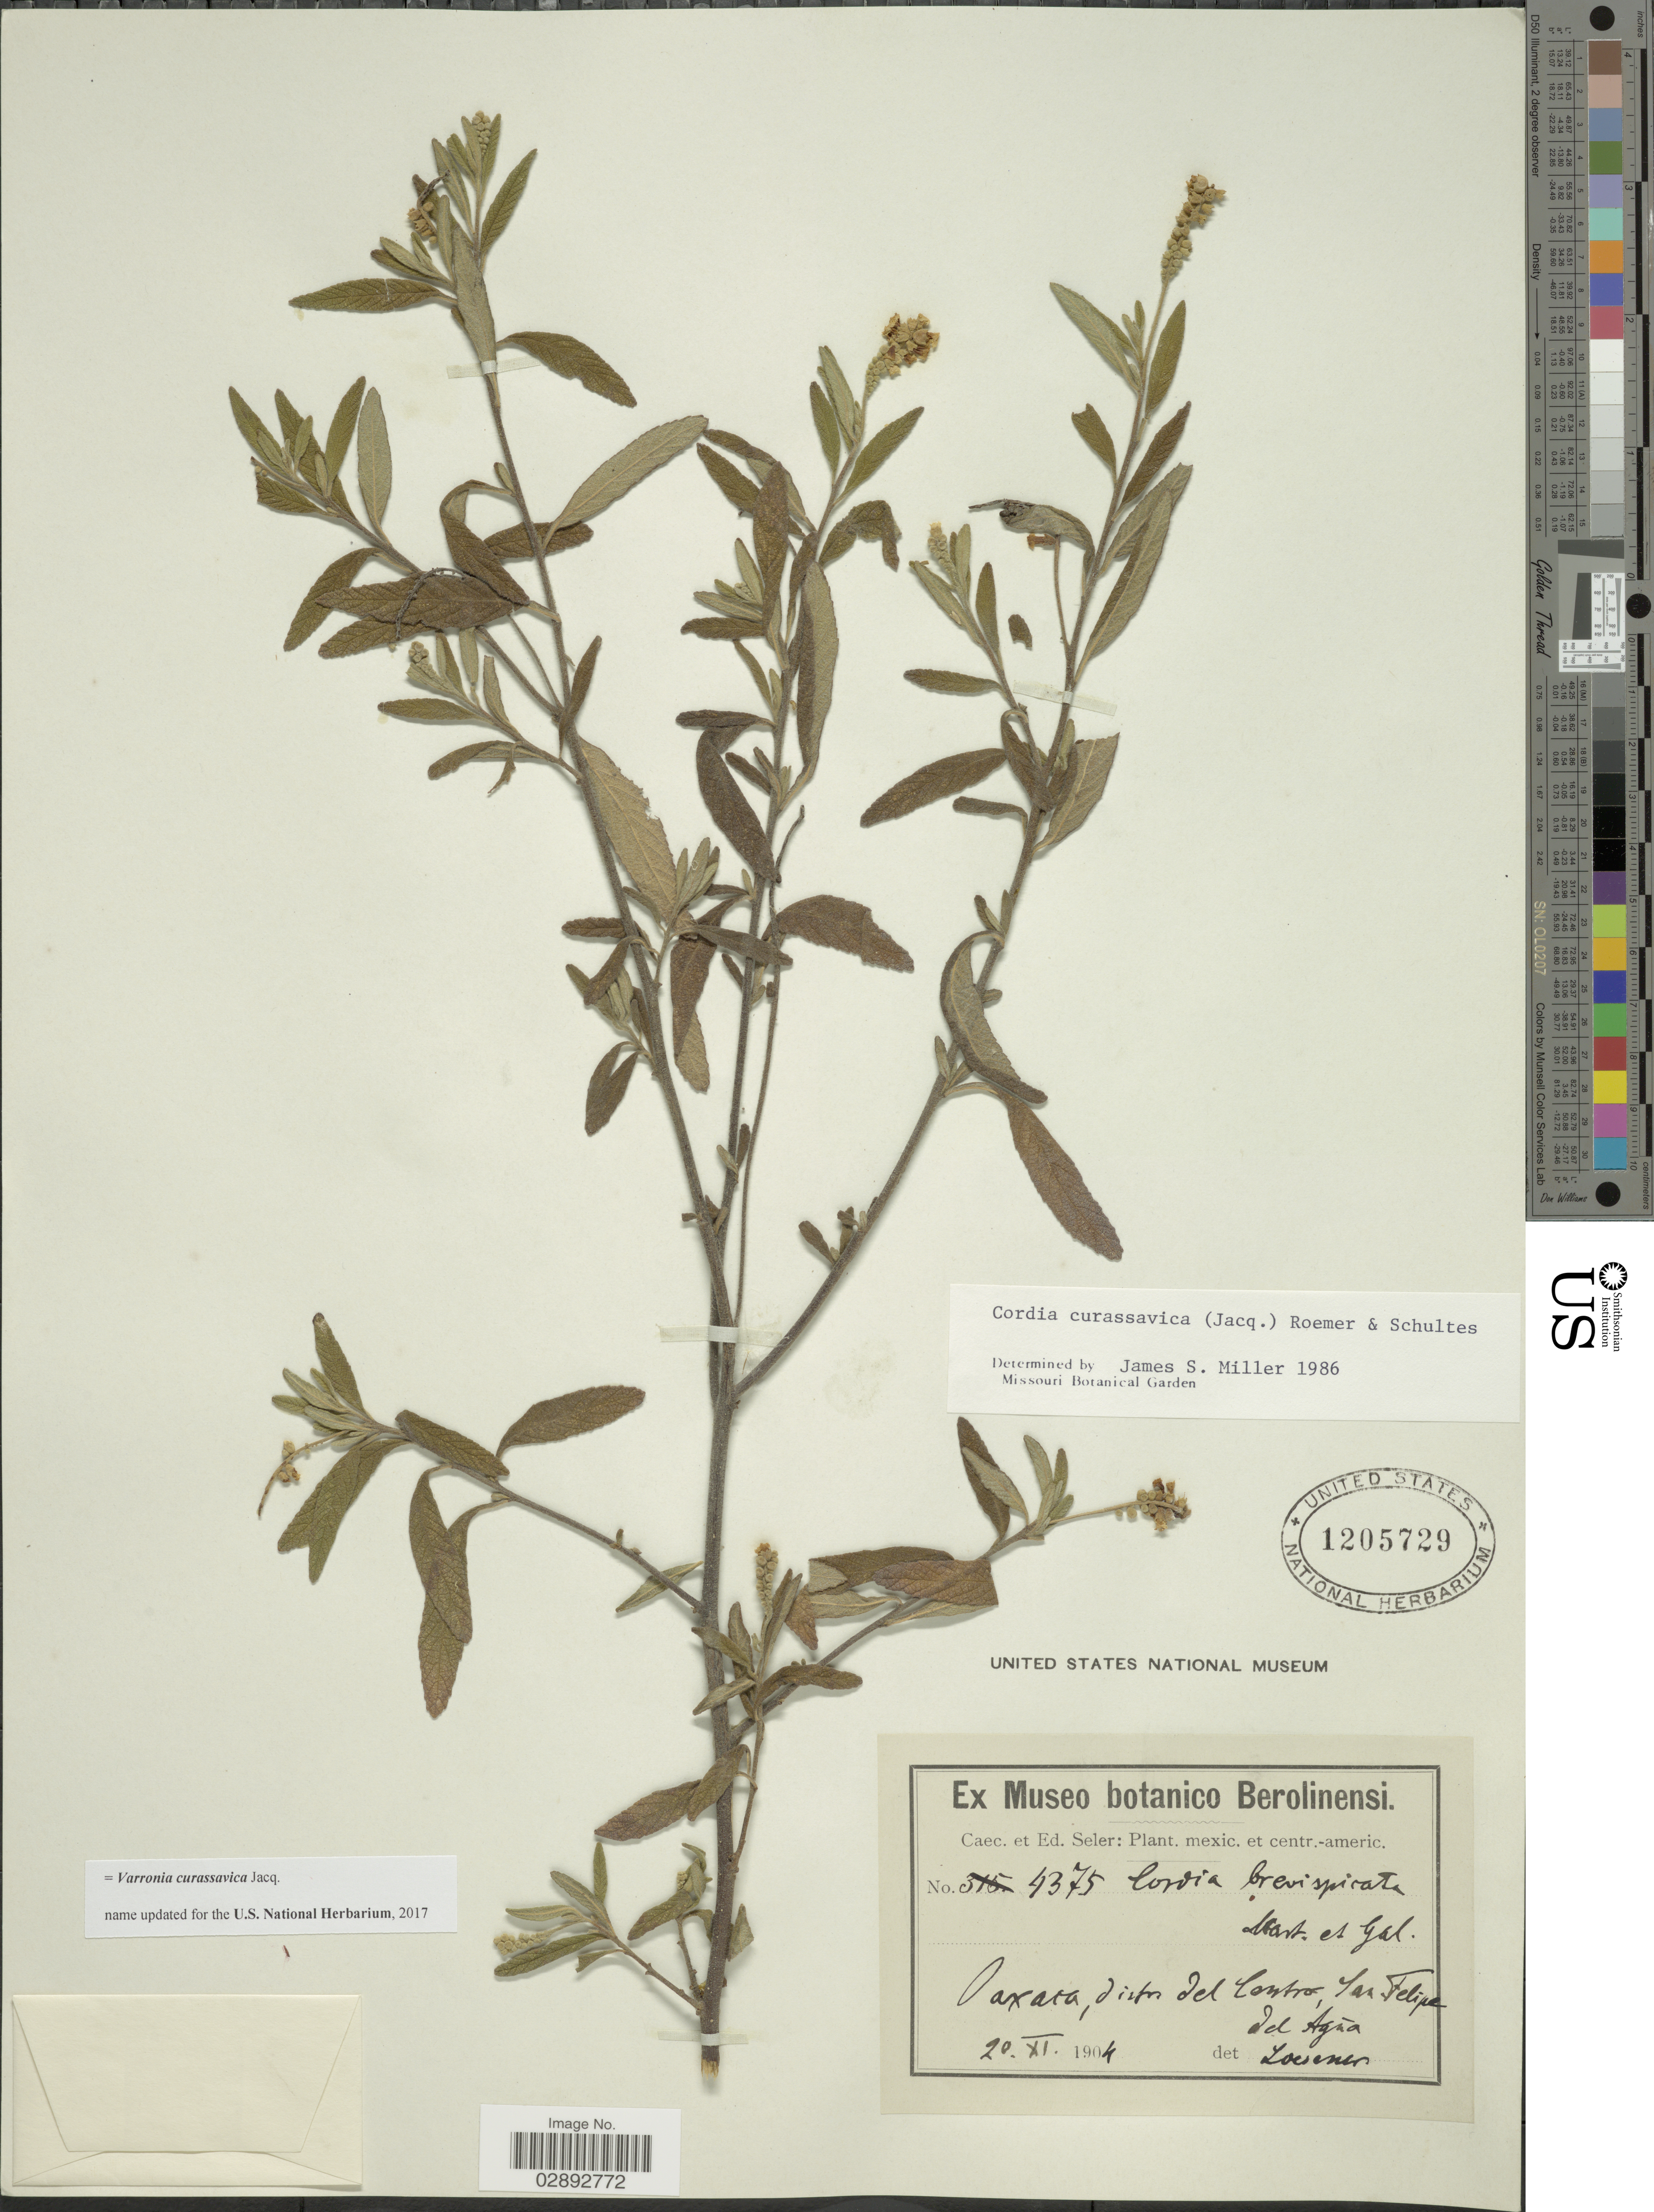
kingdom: Plantae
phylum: Tracheophyta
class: Magnoliopsida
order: Boraginales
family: Cordiaceae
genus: Varronia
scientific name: Varronia curassavica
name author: Jacq.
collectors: ex Caec. et Ed Seler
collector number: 4375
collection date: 1904-11-20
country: Mexico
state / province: Oaxaca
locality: Distr. del Contro, San Felipe del Agua.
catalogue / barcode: US 1205729